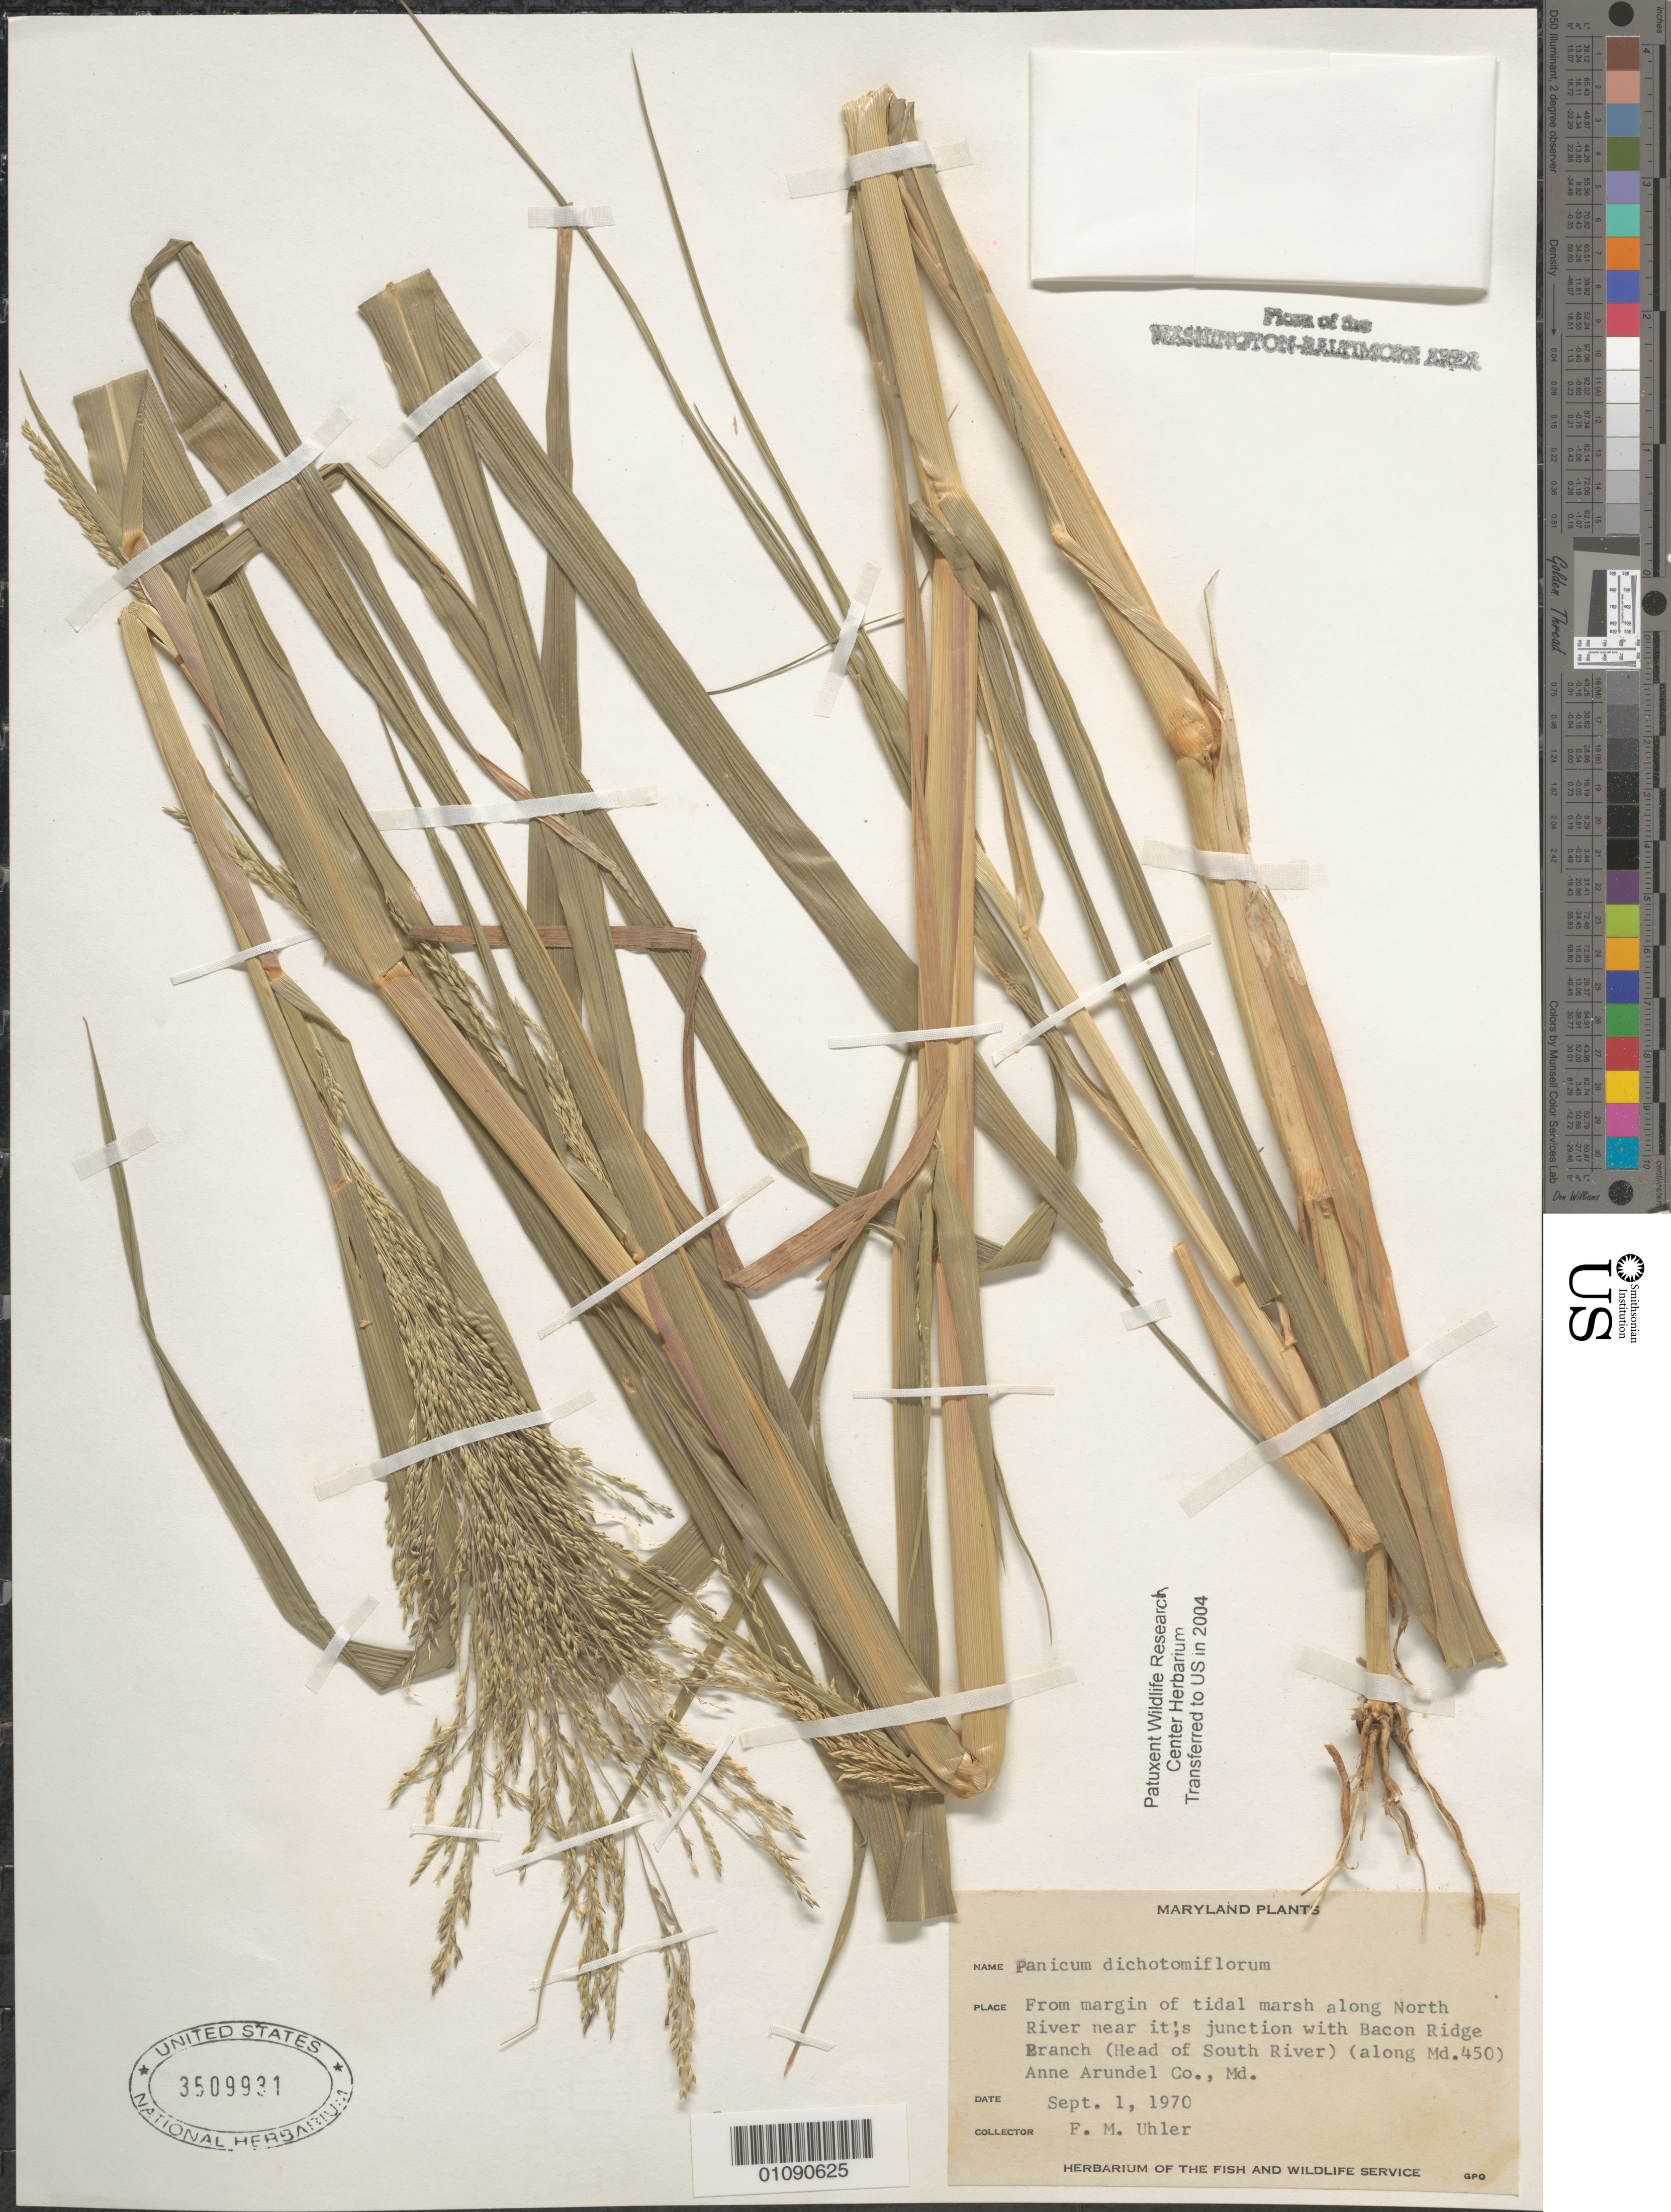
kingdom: Plantae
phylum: Tracheophyta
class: Liliopsida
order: Poales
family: Poaceae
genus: Panicum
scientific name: Panicum dichotomiflorum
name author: Michx.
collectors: F. M. Uhler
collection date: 1970-09-01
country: United States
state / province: Maryland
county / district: Anne Arundel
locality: Along North River near it's junction with Bacon Ridge Branch (head of South River) (along Md. 450)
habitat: From margin of tidal marsh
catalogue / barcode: US 3509931